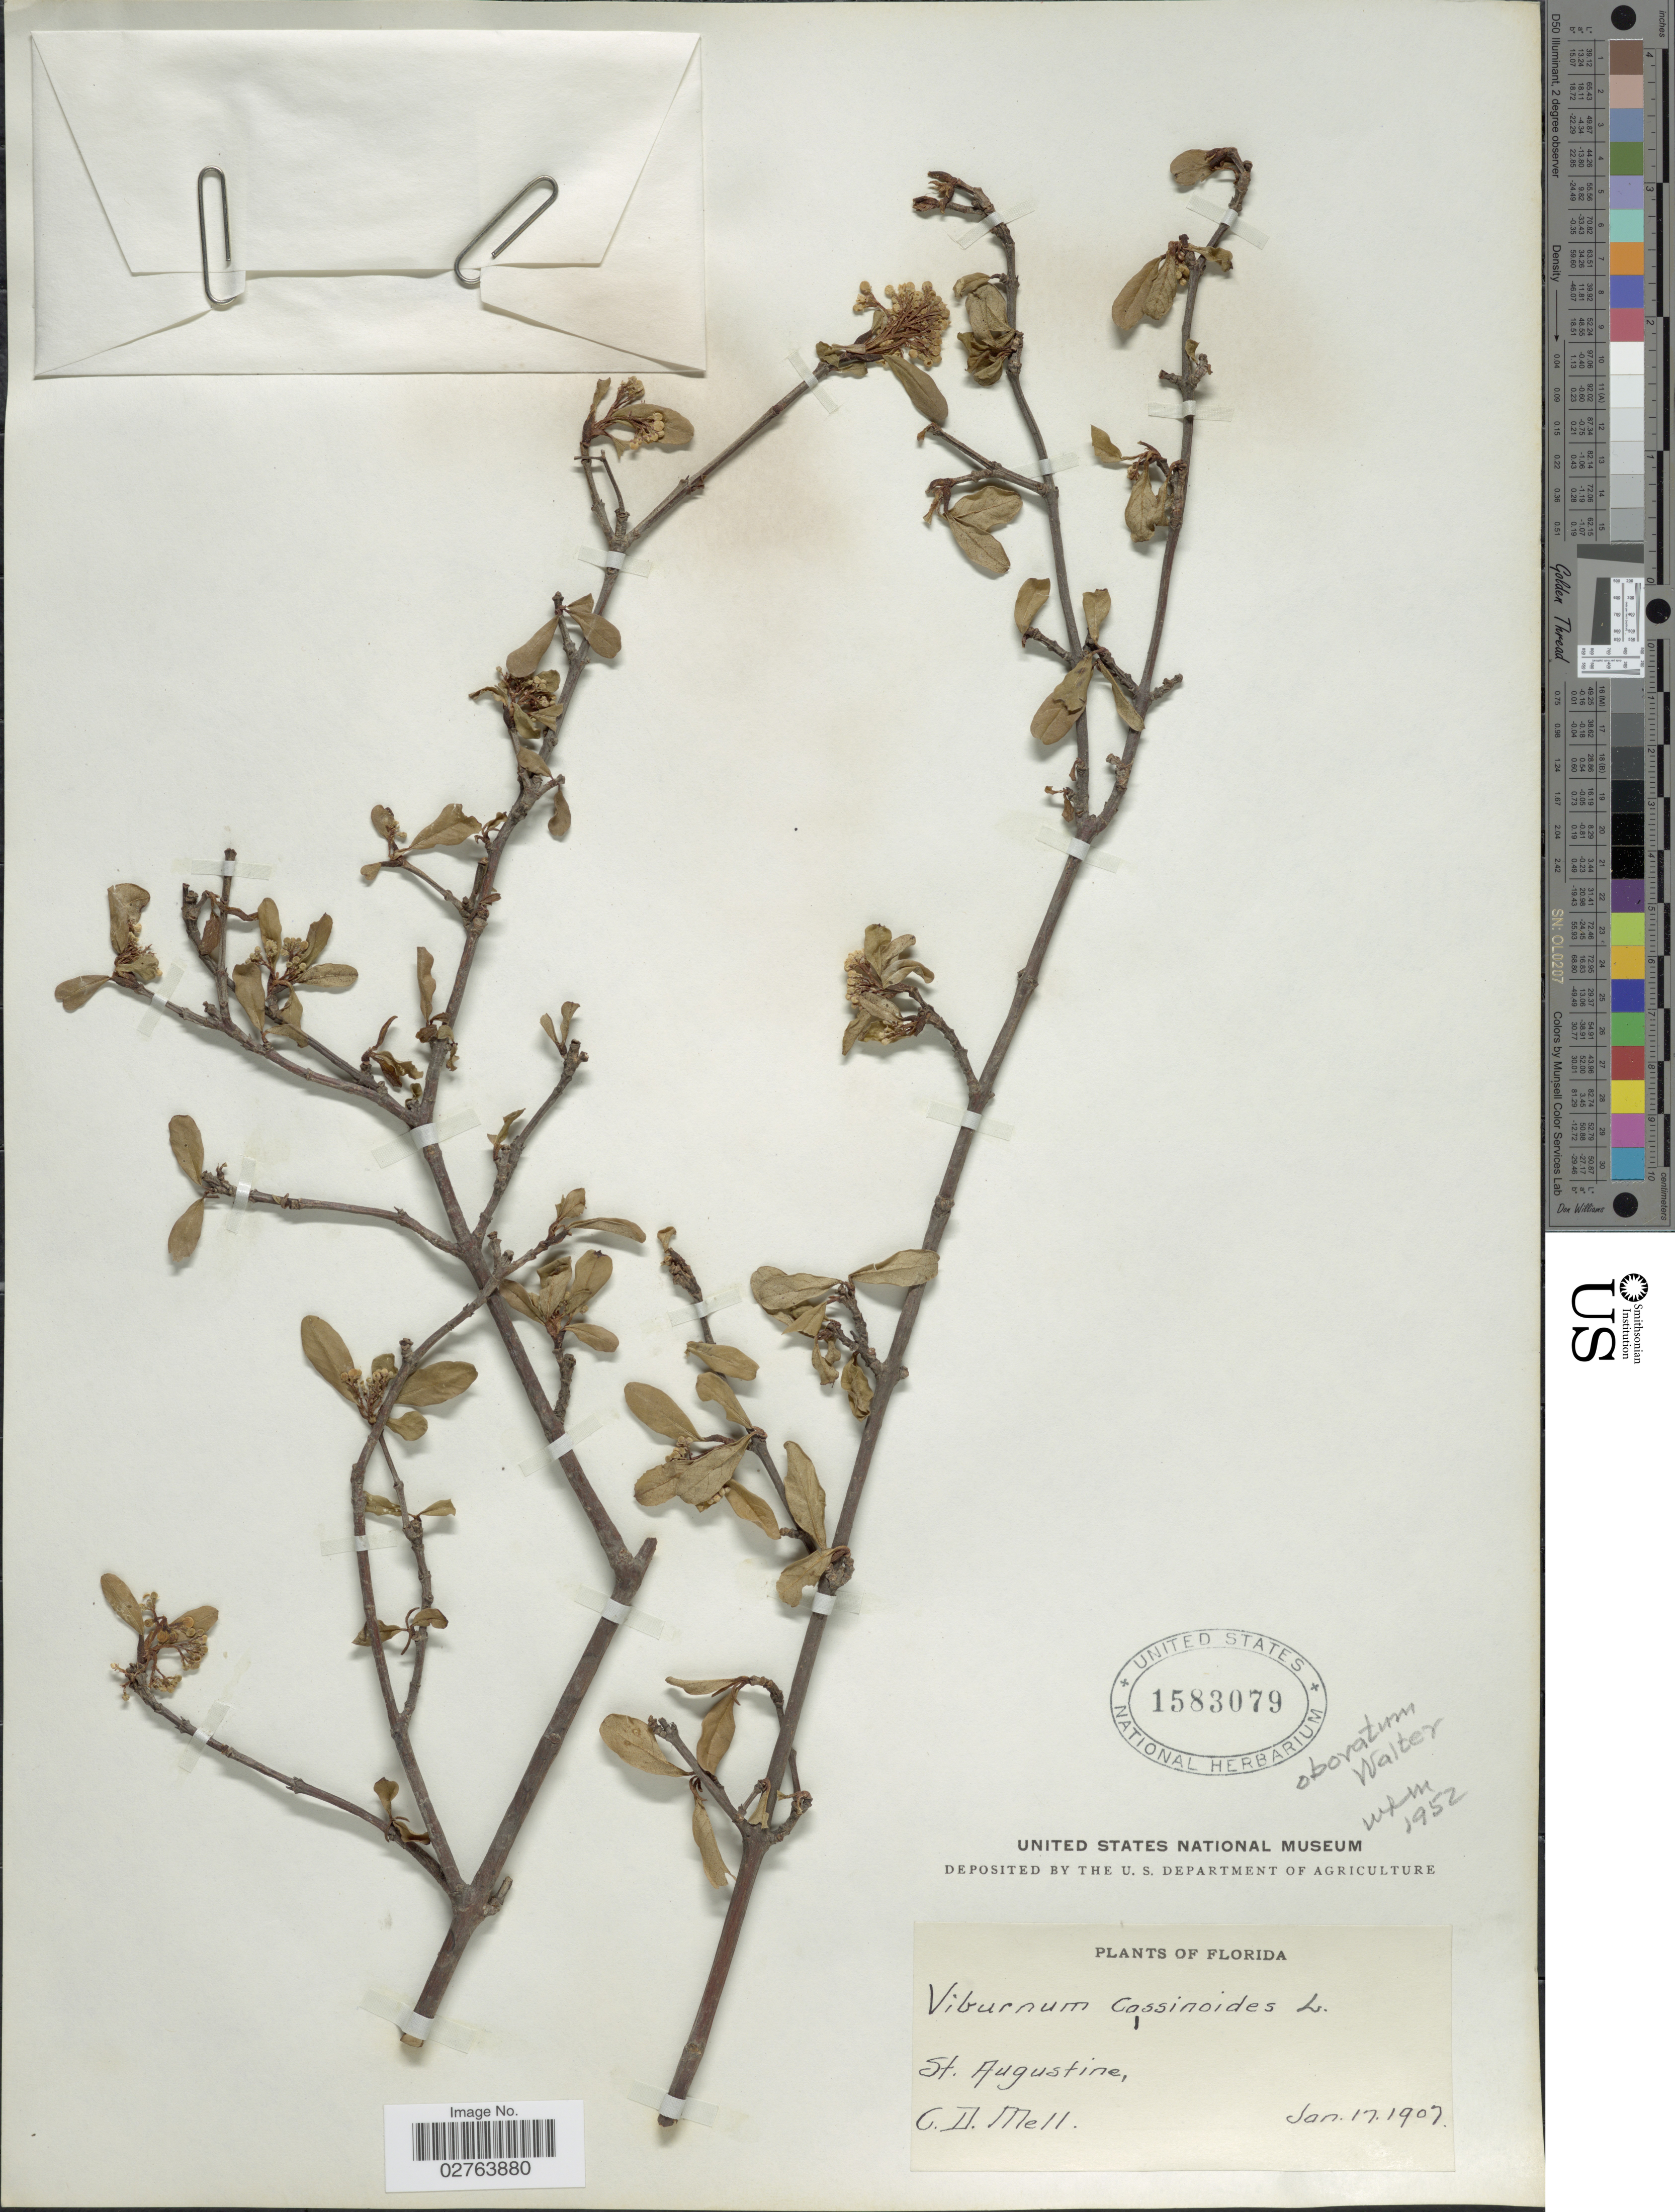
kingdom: Plantae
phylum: Tracheophyta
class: Magnoliopsida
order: Dipsacales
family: Viburnaceae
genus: Viburnum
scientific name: Viburnum obovatum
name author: Walter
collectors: C. D. Mell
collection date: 1907-01-17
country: United States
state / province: Florida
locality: St. Augustine.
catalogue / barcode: US 1583079